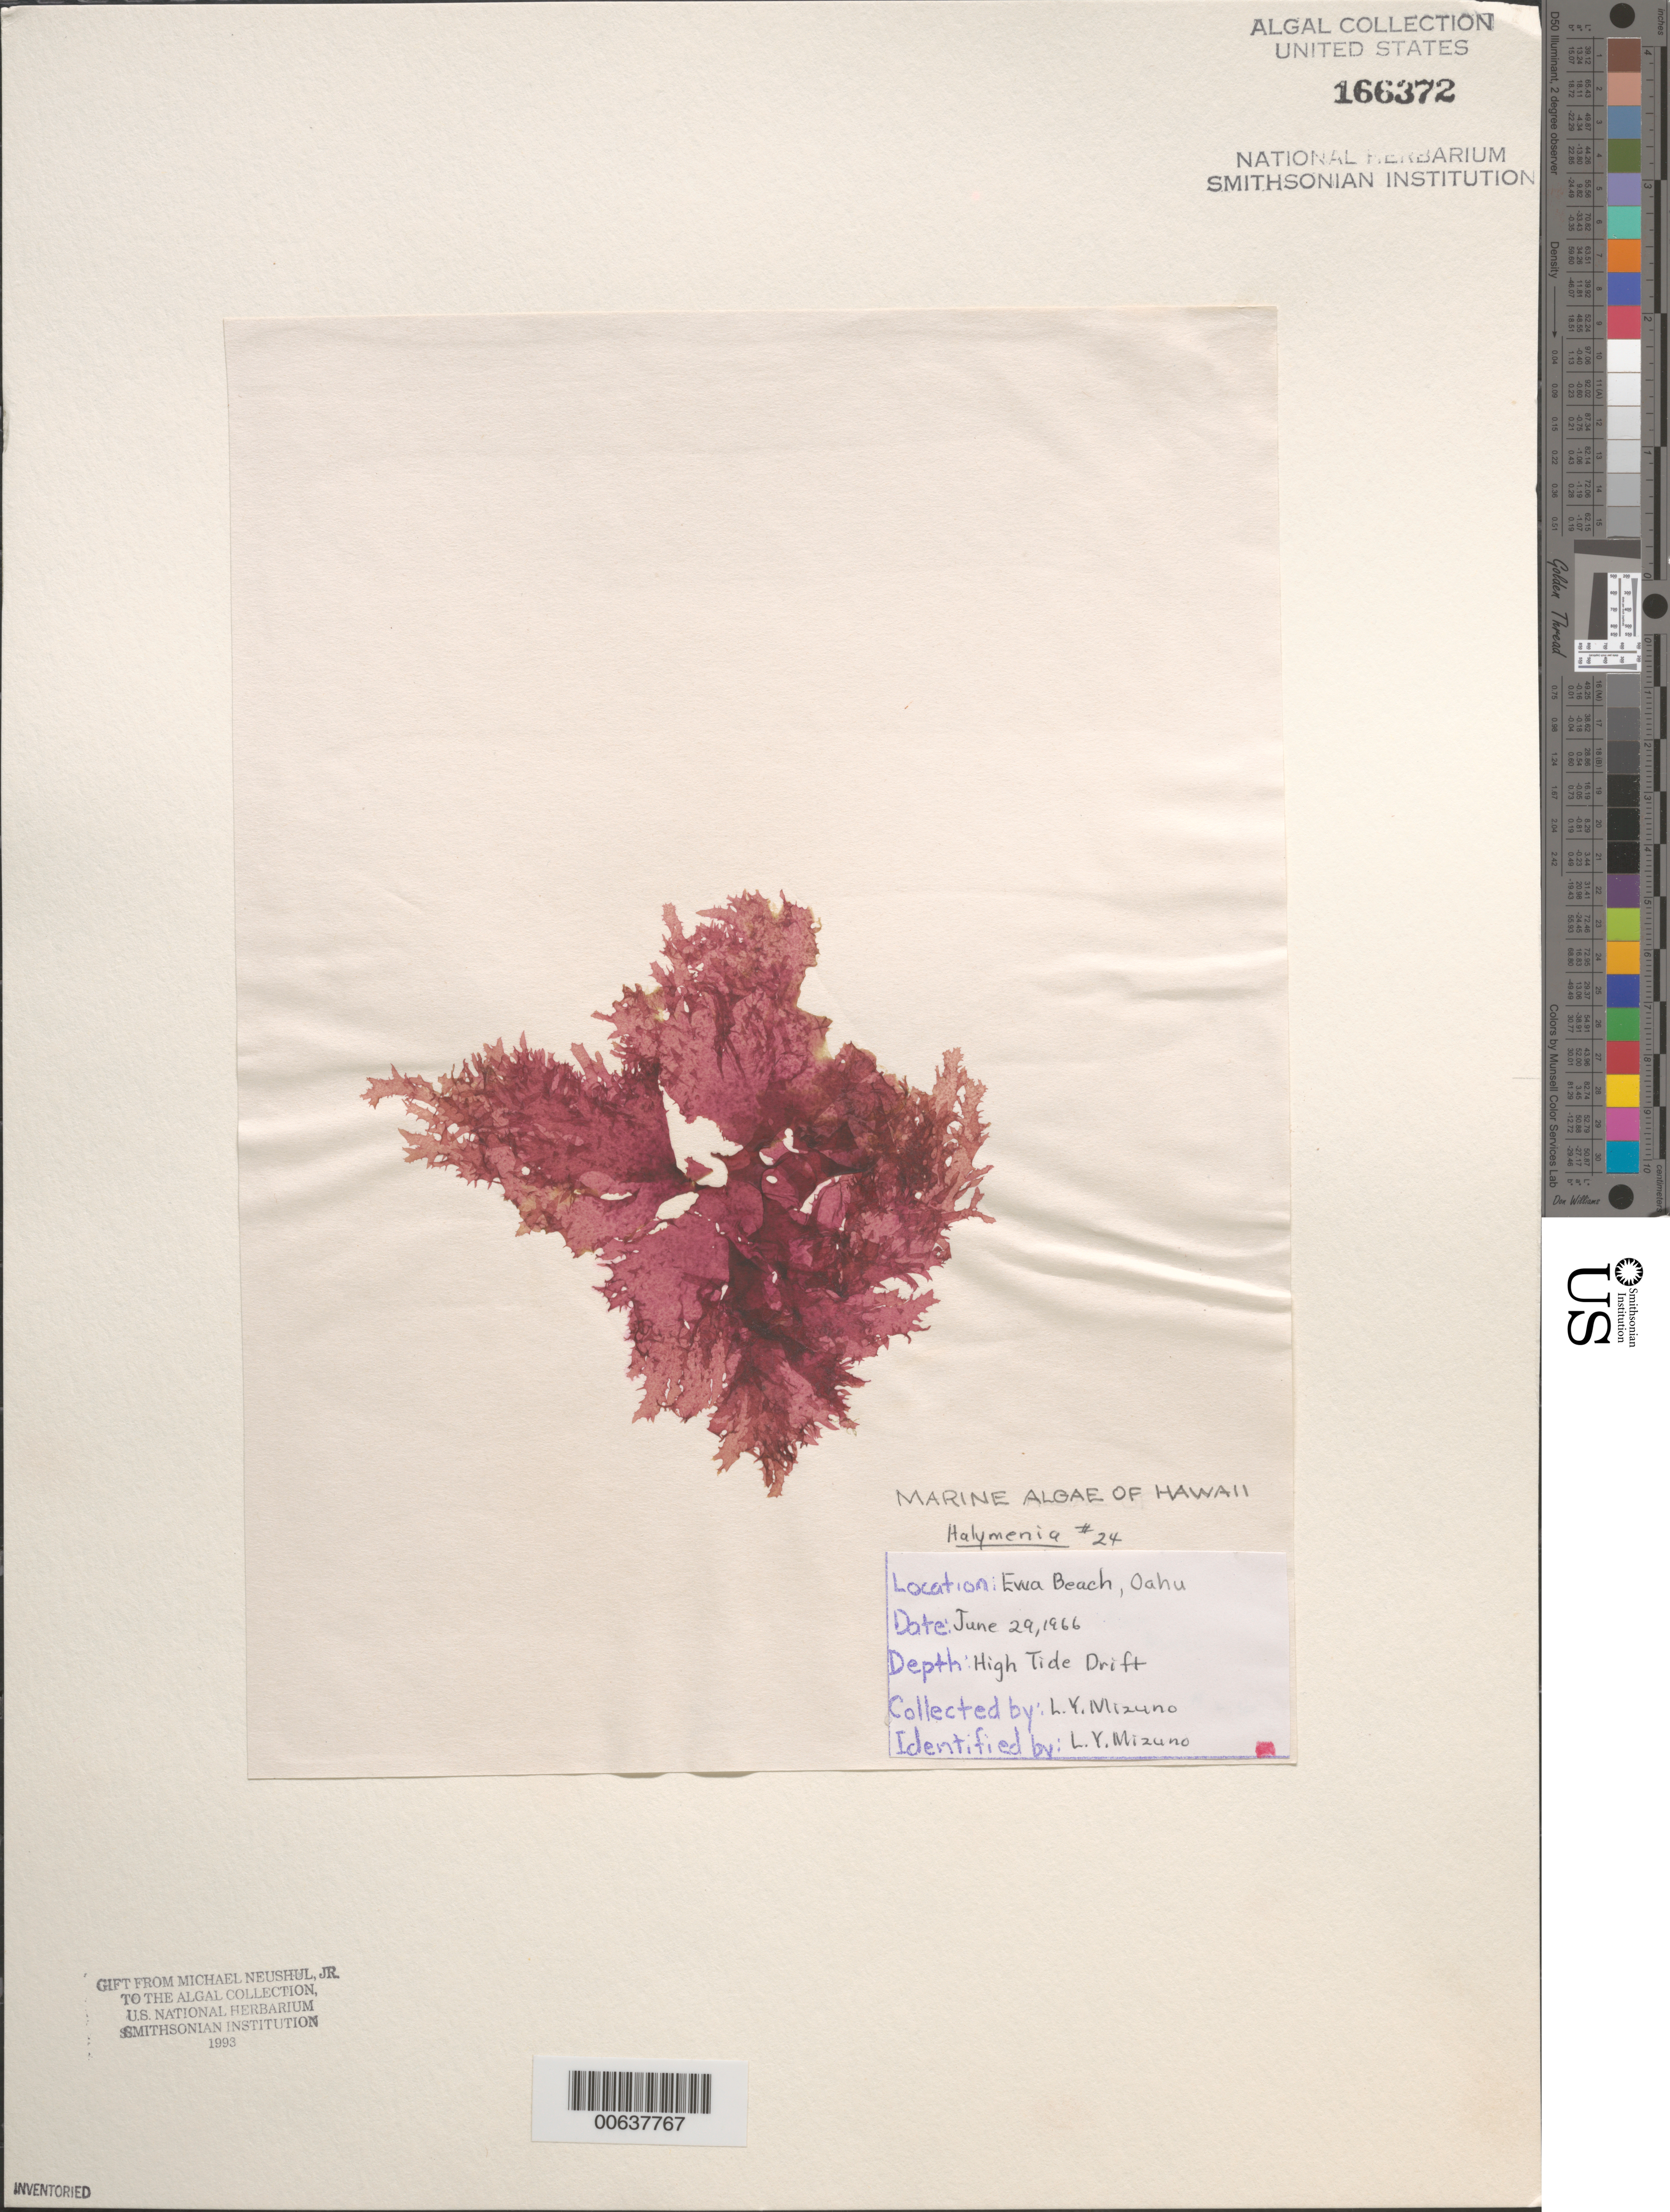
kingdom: Plantae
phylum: Rhodophyta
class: Florideophyceae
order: Halymeniales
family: Halymeniaceae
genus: Halymenia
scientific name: Halymenia sp.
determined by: Mizuno, L. Y.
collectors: L. Mizuno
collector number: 24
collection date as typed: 29 Jun 1966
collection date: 1966-06-29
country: United States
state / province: Hawaii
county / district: Honolulu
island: Oahu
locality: Ewa Beach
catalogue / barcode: US 166372